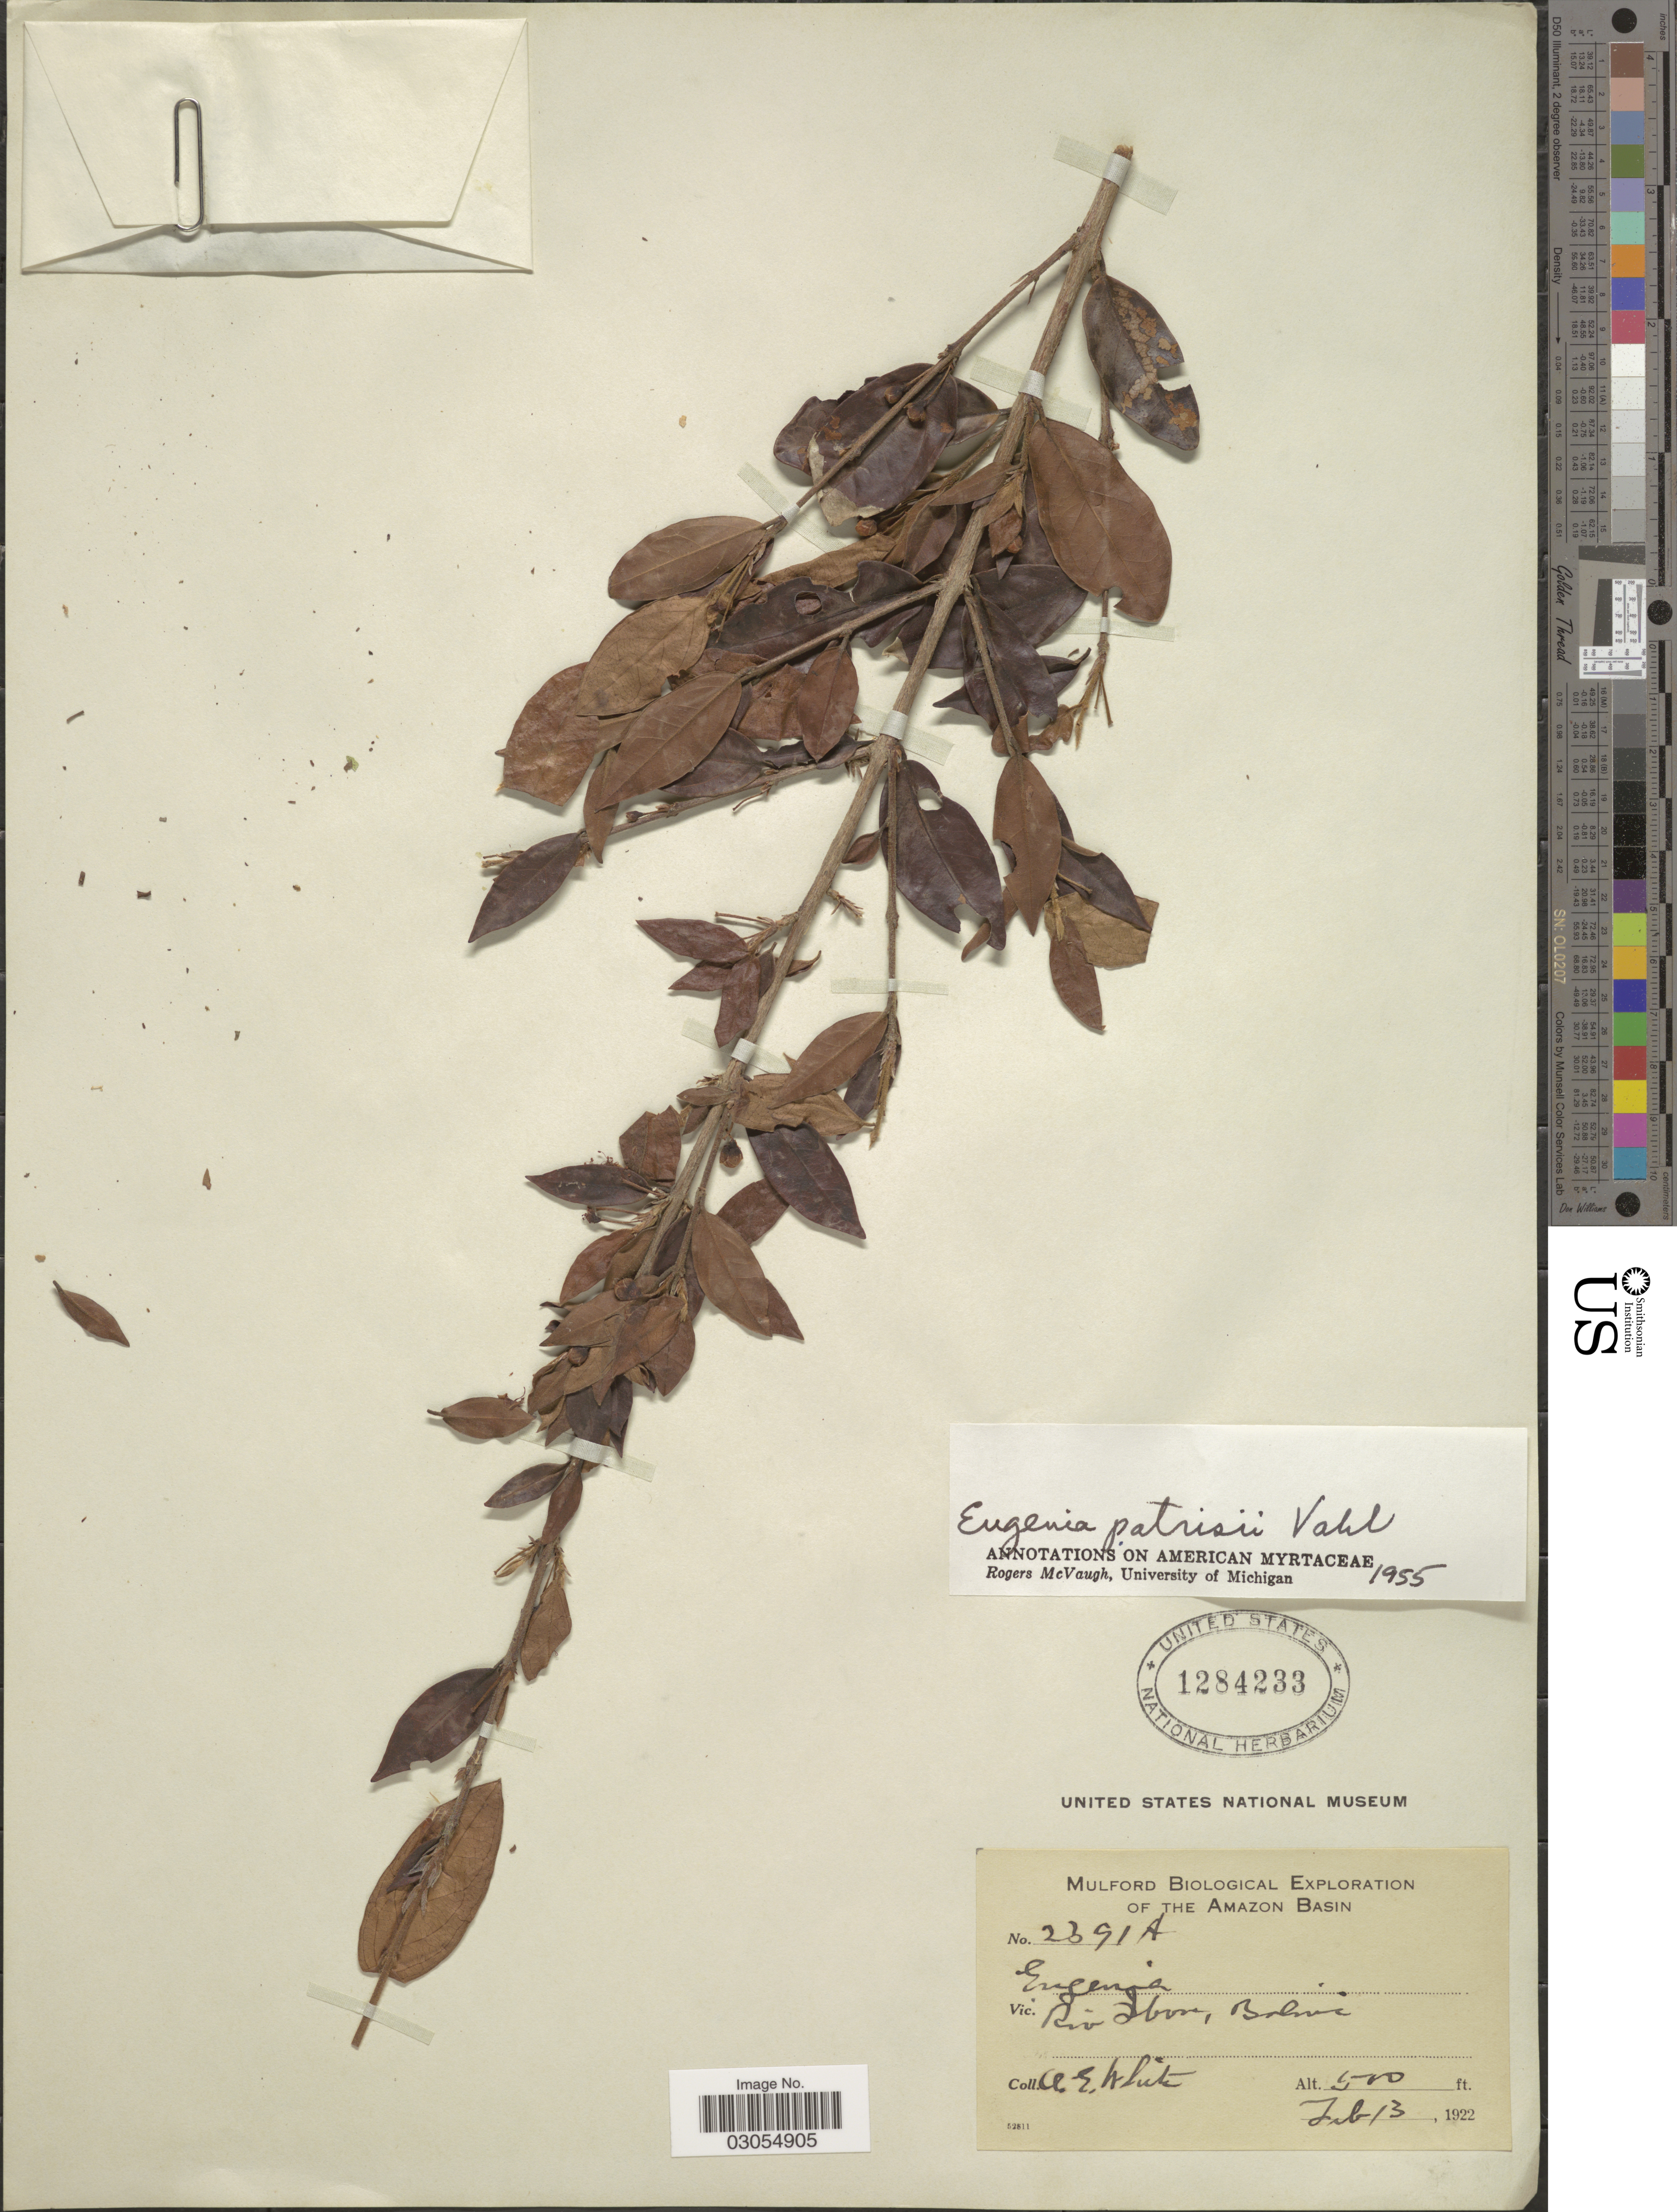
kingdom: Plantae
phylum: Tracheophyta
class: Magnoliopsida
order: Myrtales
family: Myrtaceae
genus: Eugenia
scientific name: Eugenia patrisii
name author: Vahl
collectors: O. E. White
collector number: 2391A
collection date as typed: Feb. 13, 1922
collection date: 1922-02-13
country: Bolivia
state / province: Beni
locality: Rio Ibon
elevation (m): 152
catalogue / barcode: US 1284233